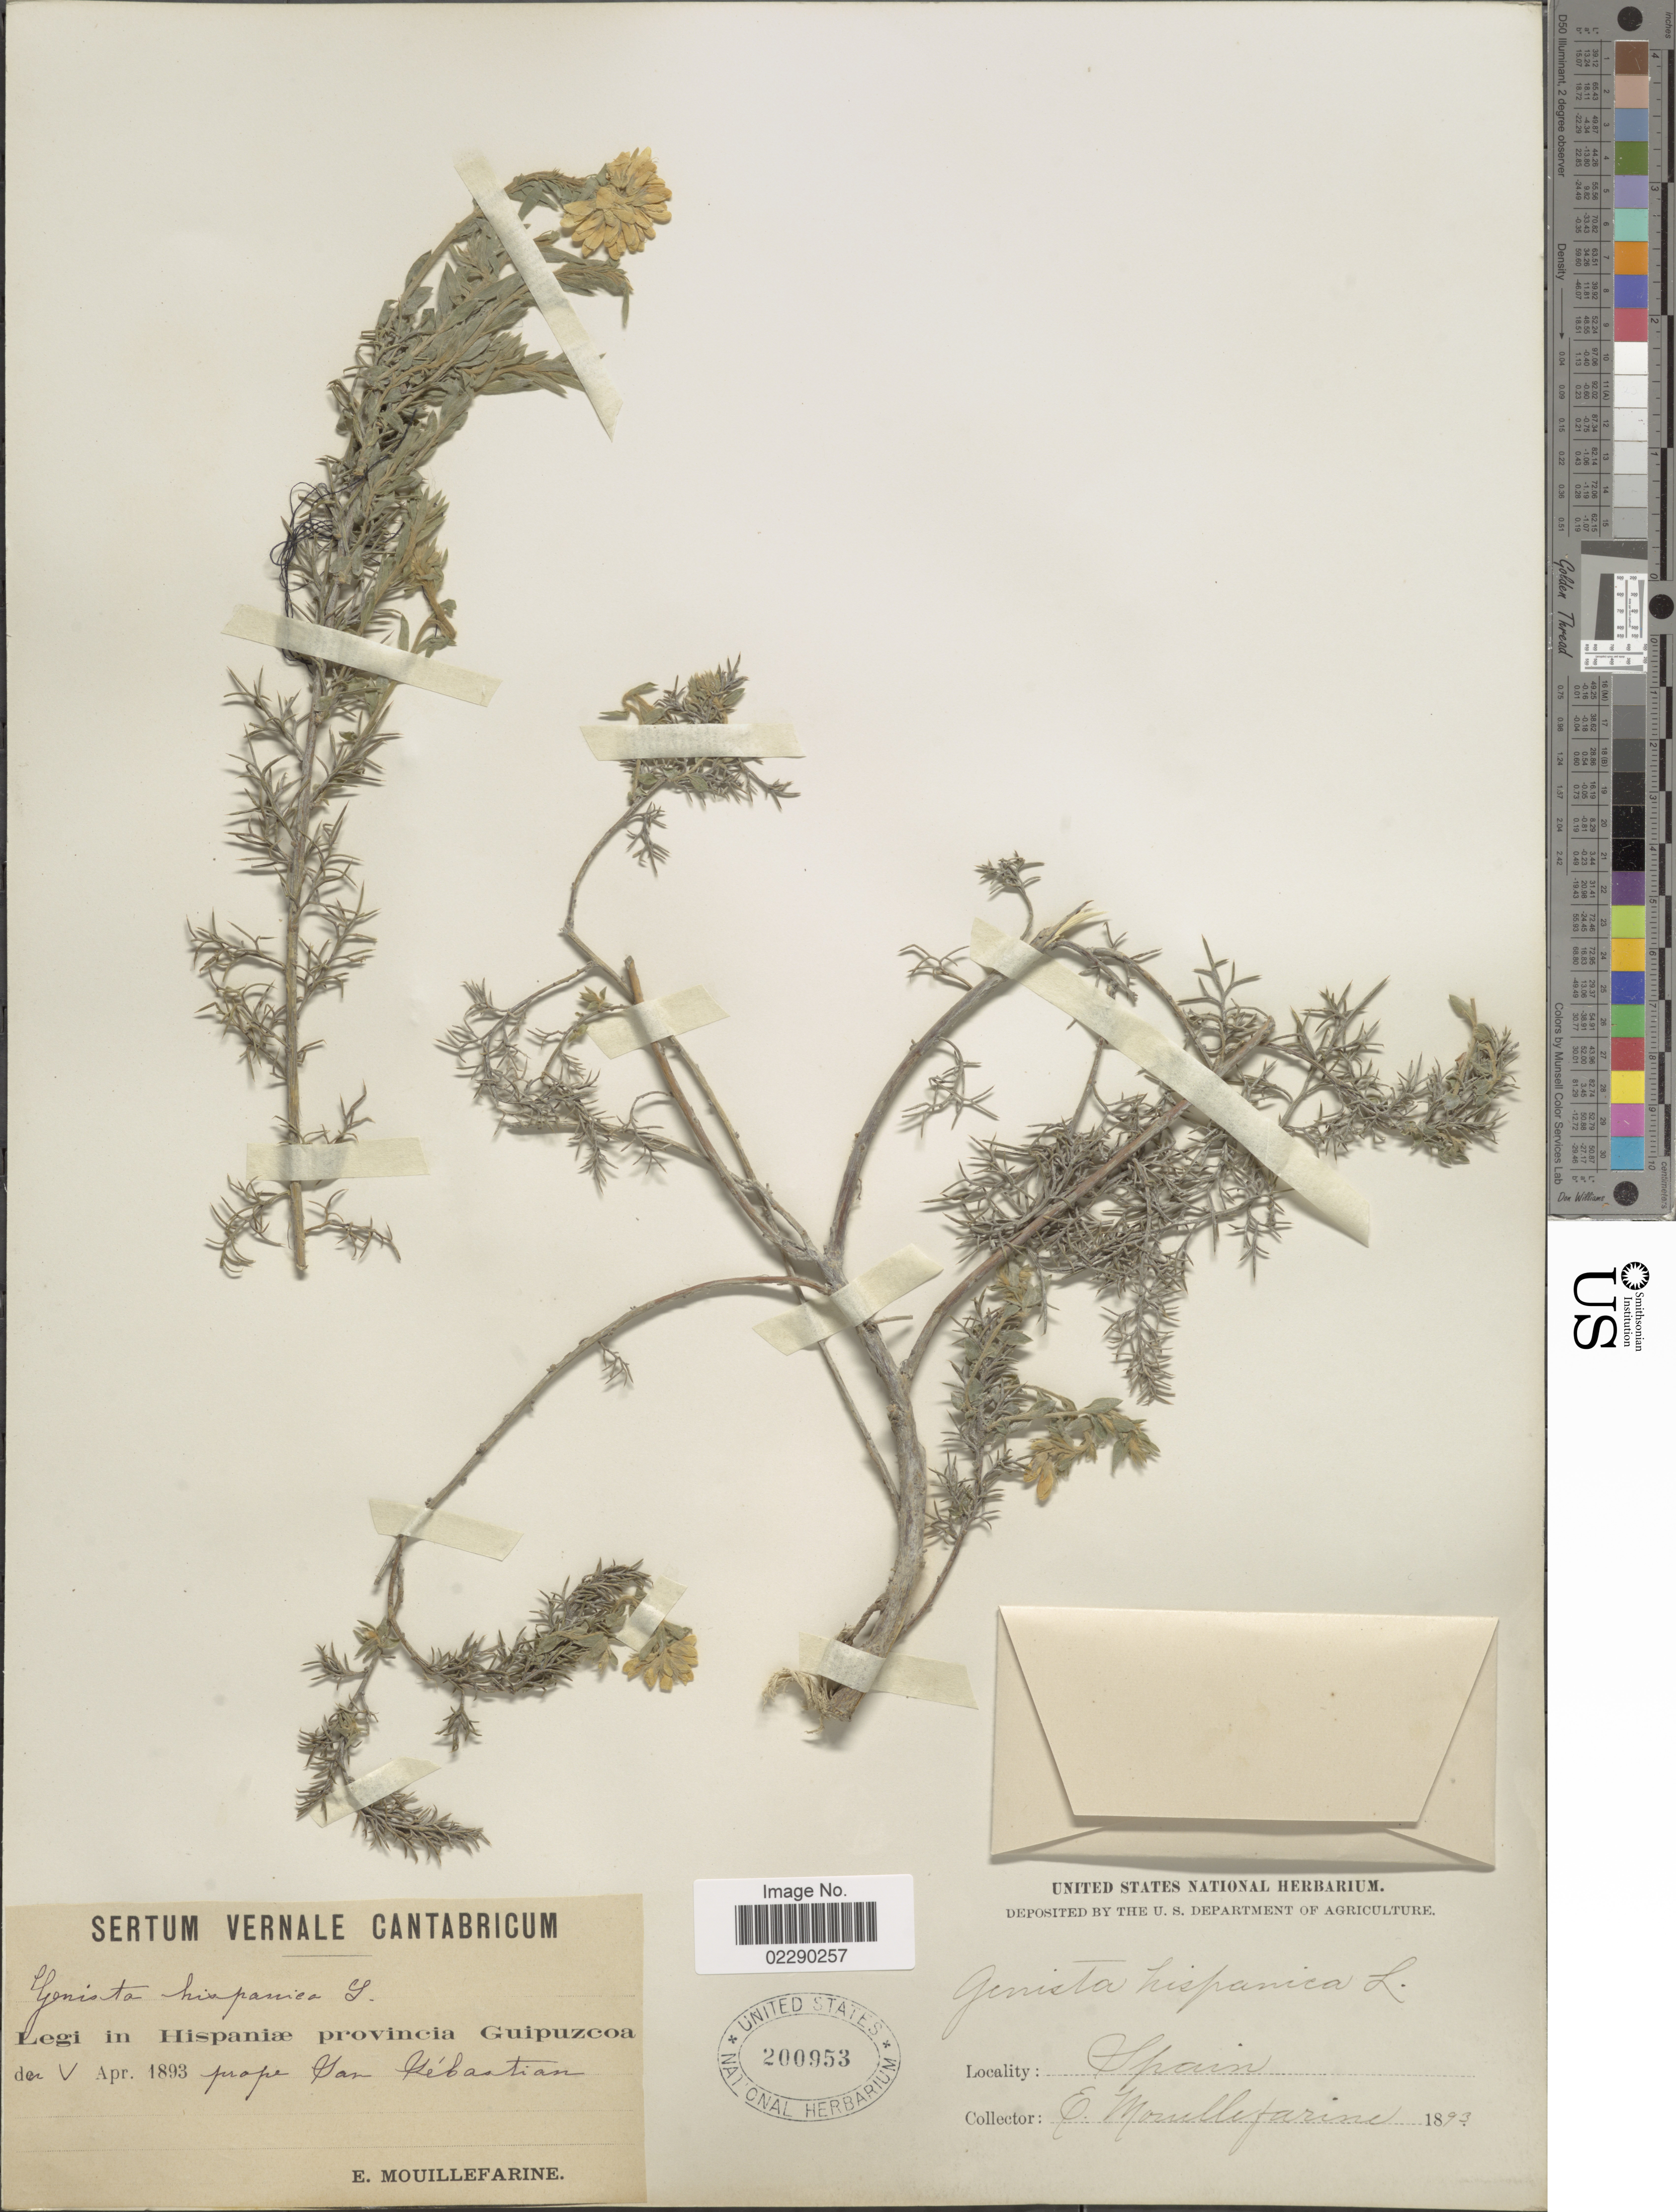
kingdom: Plantae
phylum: Tracheophyta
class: Magnoliopsida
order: Fabales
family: Fabaceae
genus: Genista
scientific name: Genista hispanica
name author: L.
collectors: E. Mouillefarine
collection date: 1893-04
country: Spain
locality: Hispaniae provincia Guipuzcoa, prope San Sebastian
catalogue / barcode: US 200953